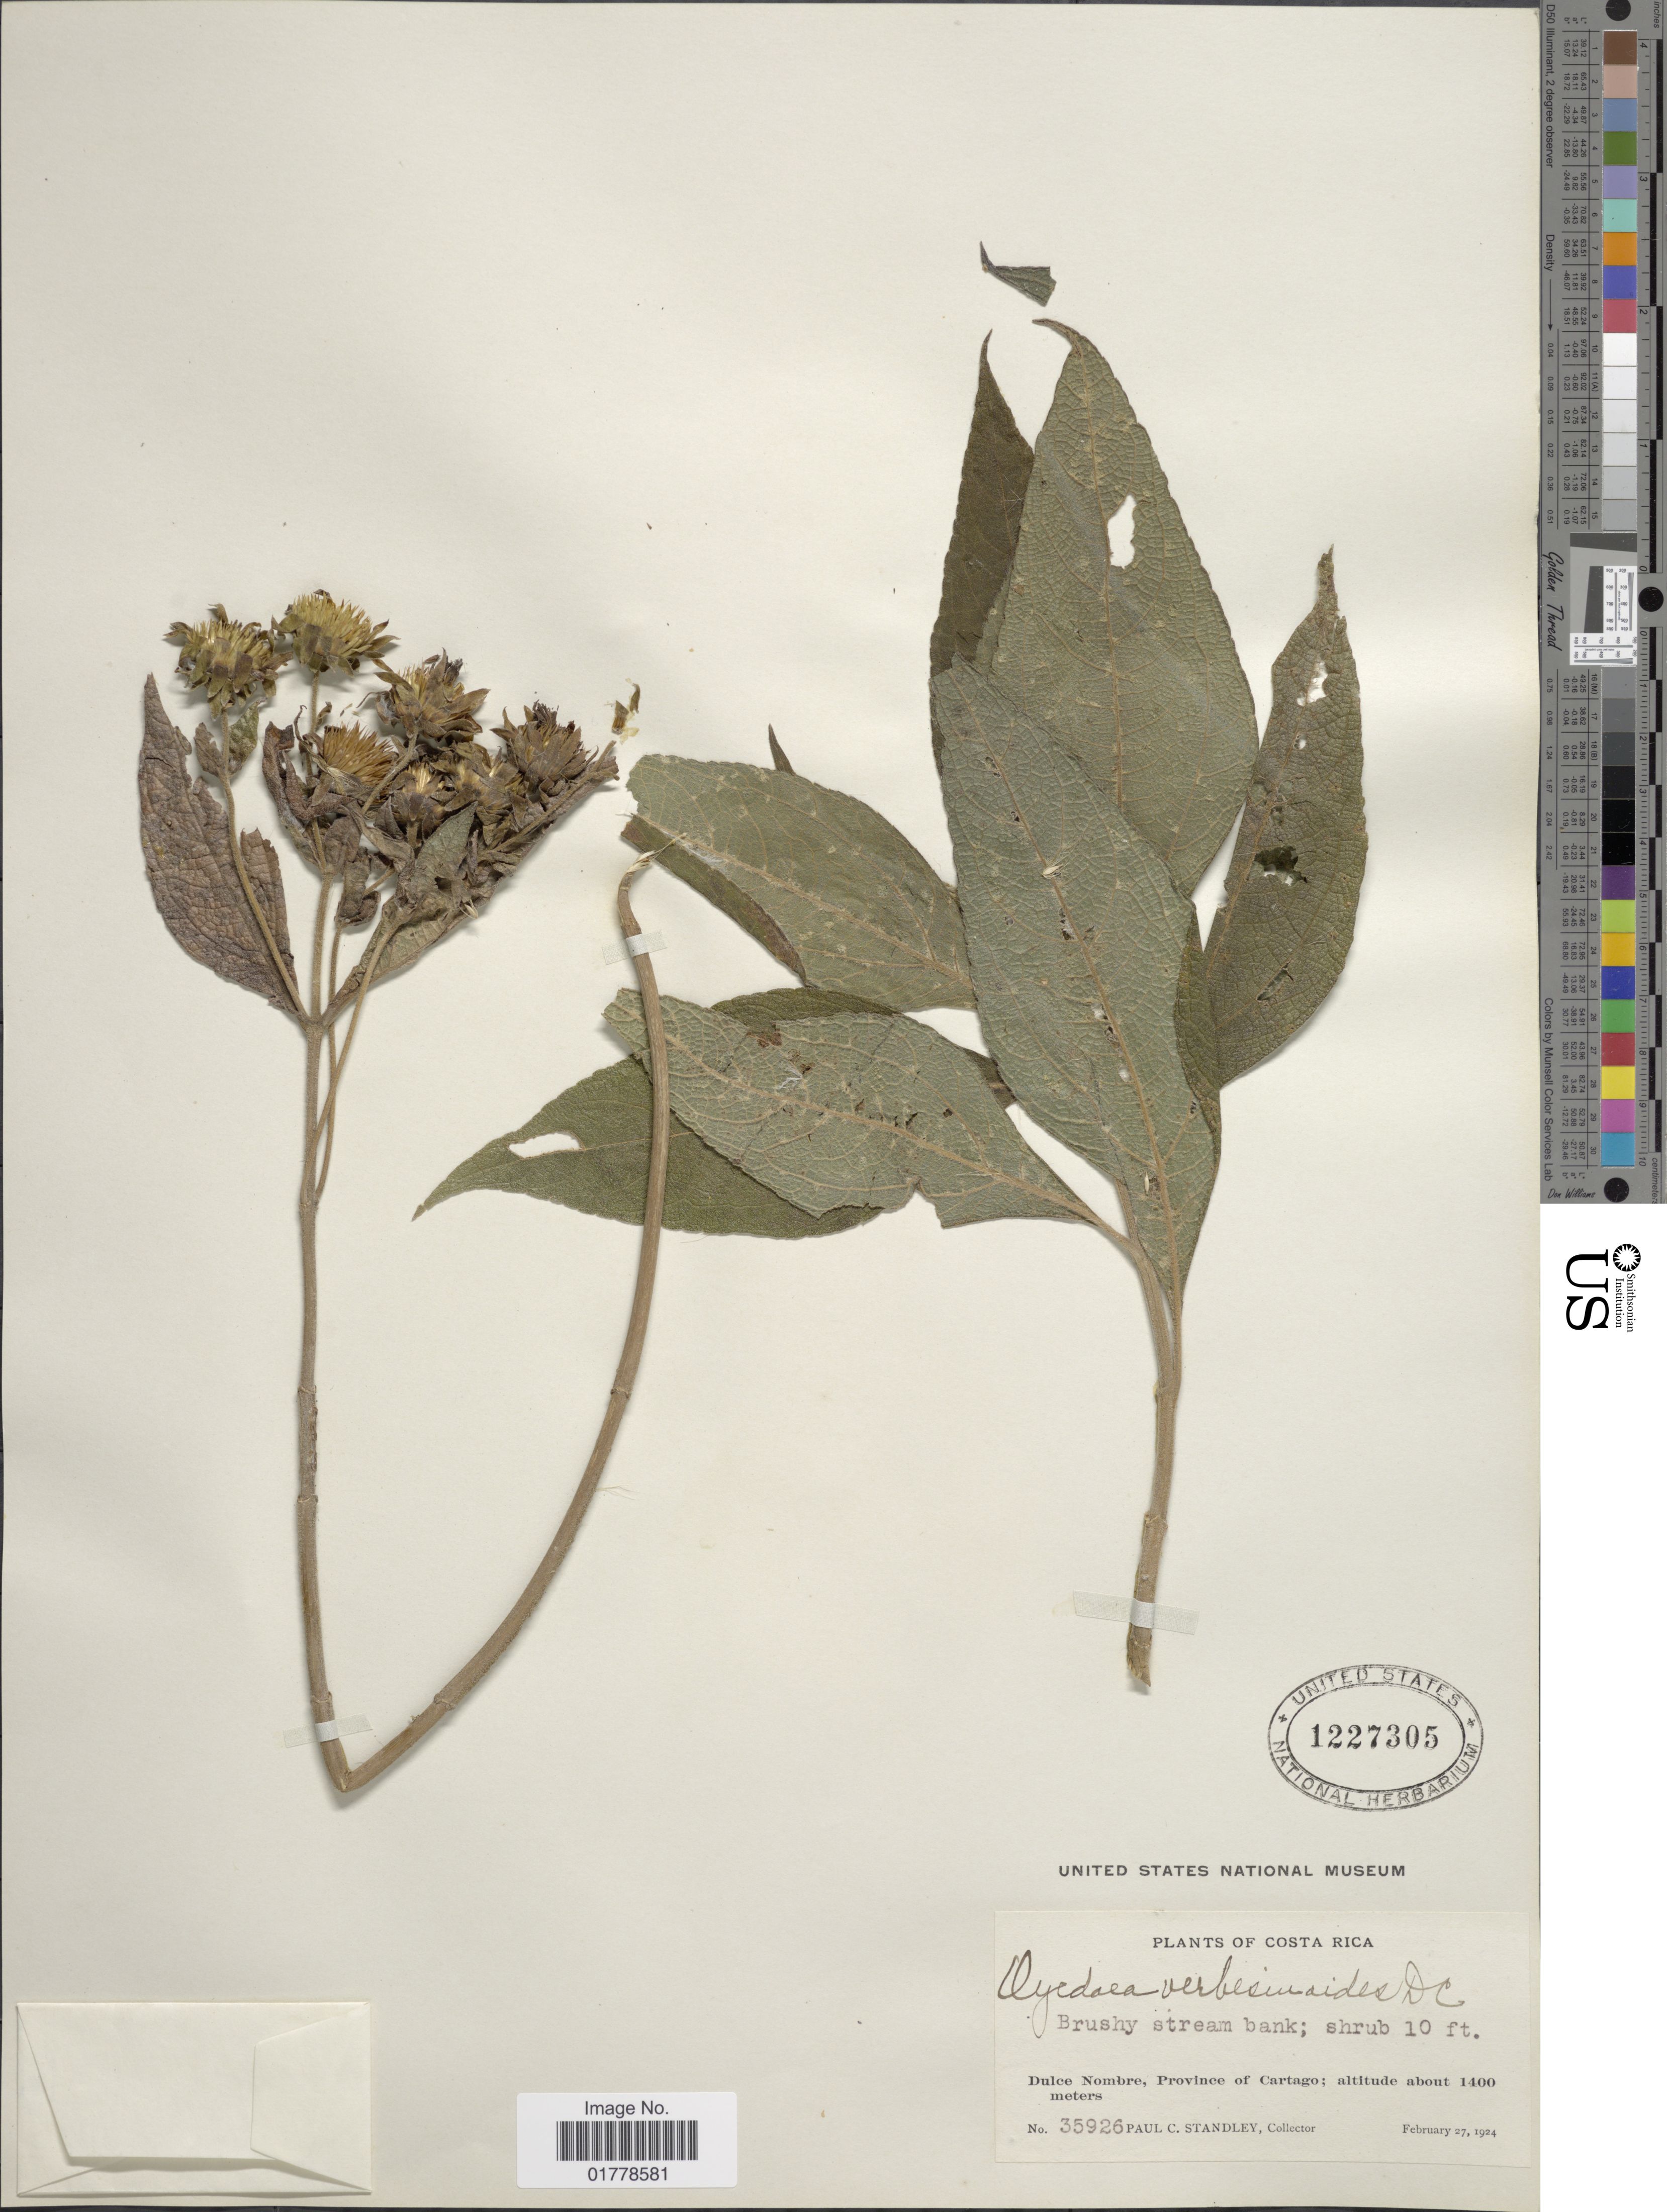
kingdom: Plantae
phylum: Tracheophyta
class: Magnoliopsida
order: Asterales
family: Asteraceae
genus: Oyedaea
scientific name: Oyedaea verbesinoides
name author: DC.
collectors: P. C. Standley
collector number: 35926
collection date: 1924-02-27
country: Costa Rica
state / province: Cartago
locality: Dulce Nombre, Province of Cartago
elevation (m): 1400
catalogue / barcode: US 1227305